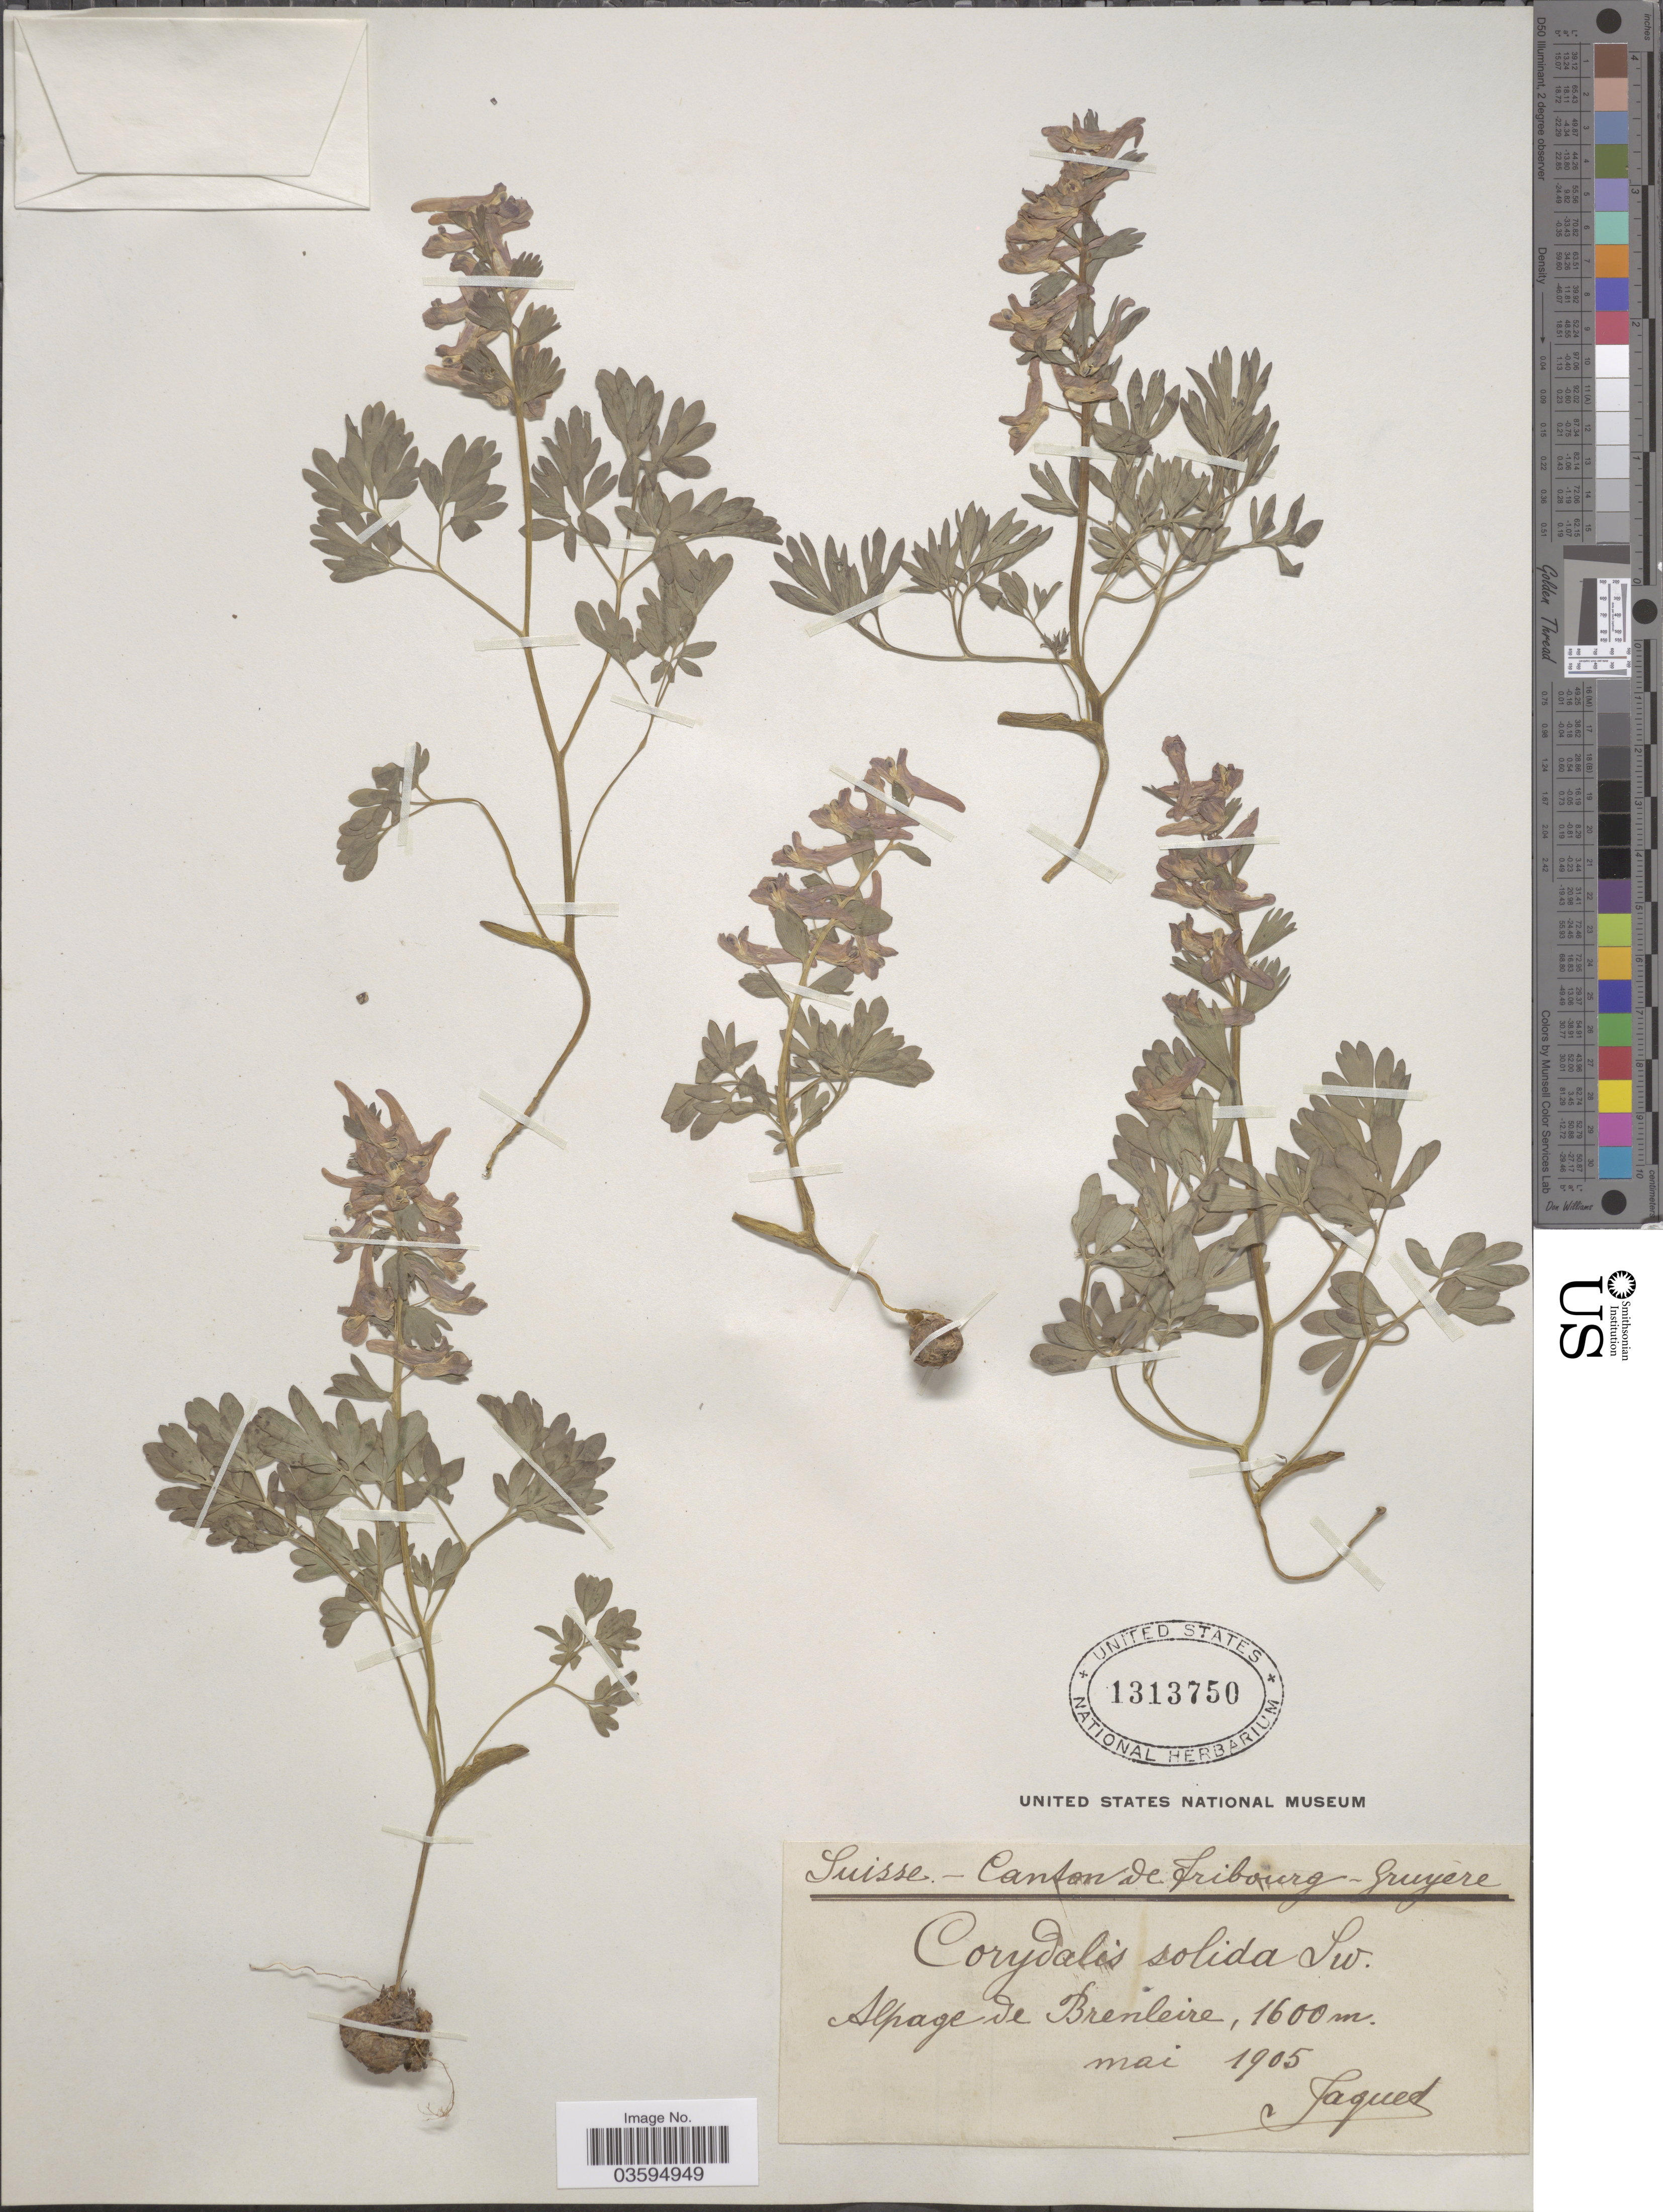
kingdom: Plantae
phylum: Tracheophyta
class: Magnoliopsida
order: Ranunculales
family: Papaveraceae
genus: Corydalis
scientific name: Corydalis solida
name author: (L.) Clairv.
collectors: -. Jaquet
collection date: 1905-05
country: Switzerland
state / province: Fribourg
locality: Suisse. Canton de Fribourg - Gruyére. Alpage de Brenleire.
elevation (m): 1600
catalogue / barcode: US 1313750